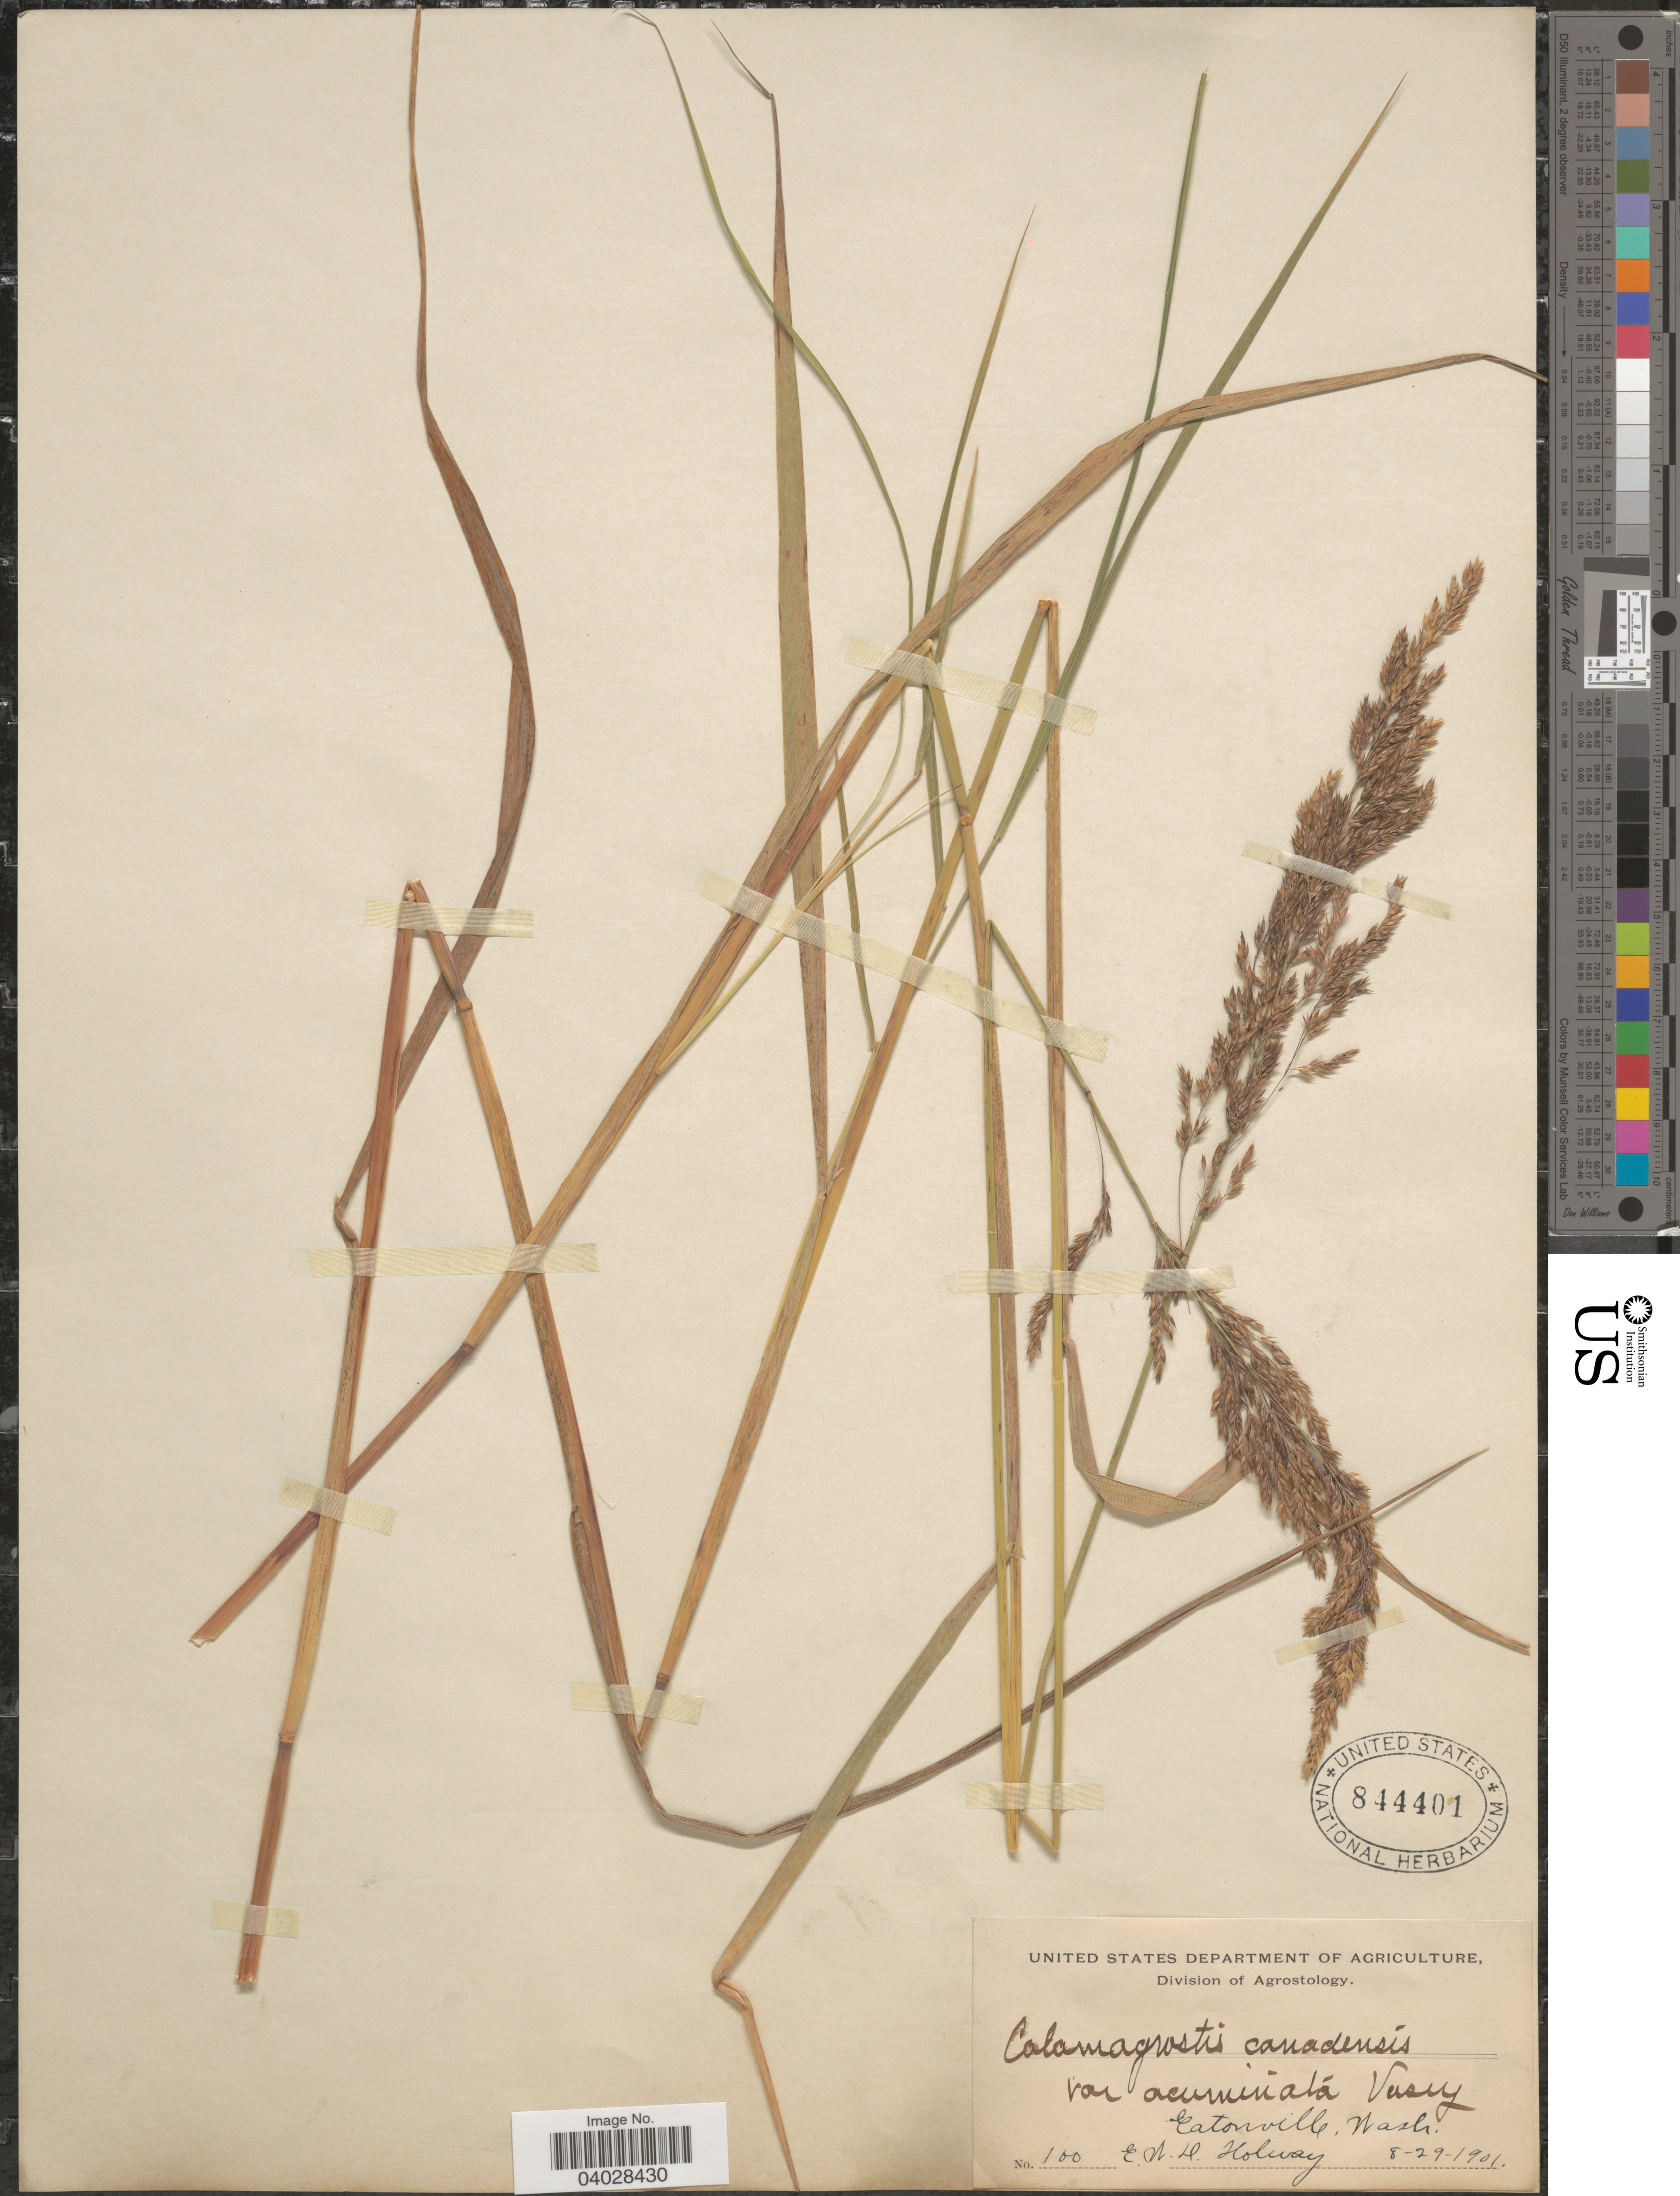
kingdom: Plantae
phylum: Tracheophyta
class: Liliopsida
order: Poales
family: Poaceae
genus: Calamagrostis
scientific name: Calamagrostis canadensis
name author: (Michx.) P. Beauv.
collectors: E. W. D. Holway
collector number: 100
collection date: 1901-08-29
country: United States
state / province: Washington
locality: Eatonville.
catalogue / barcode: US 844401